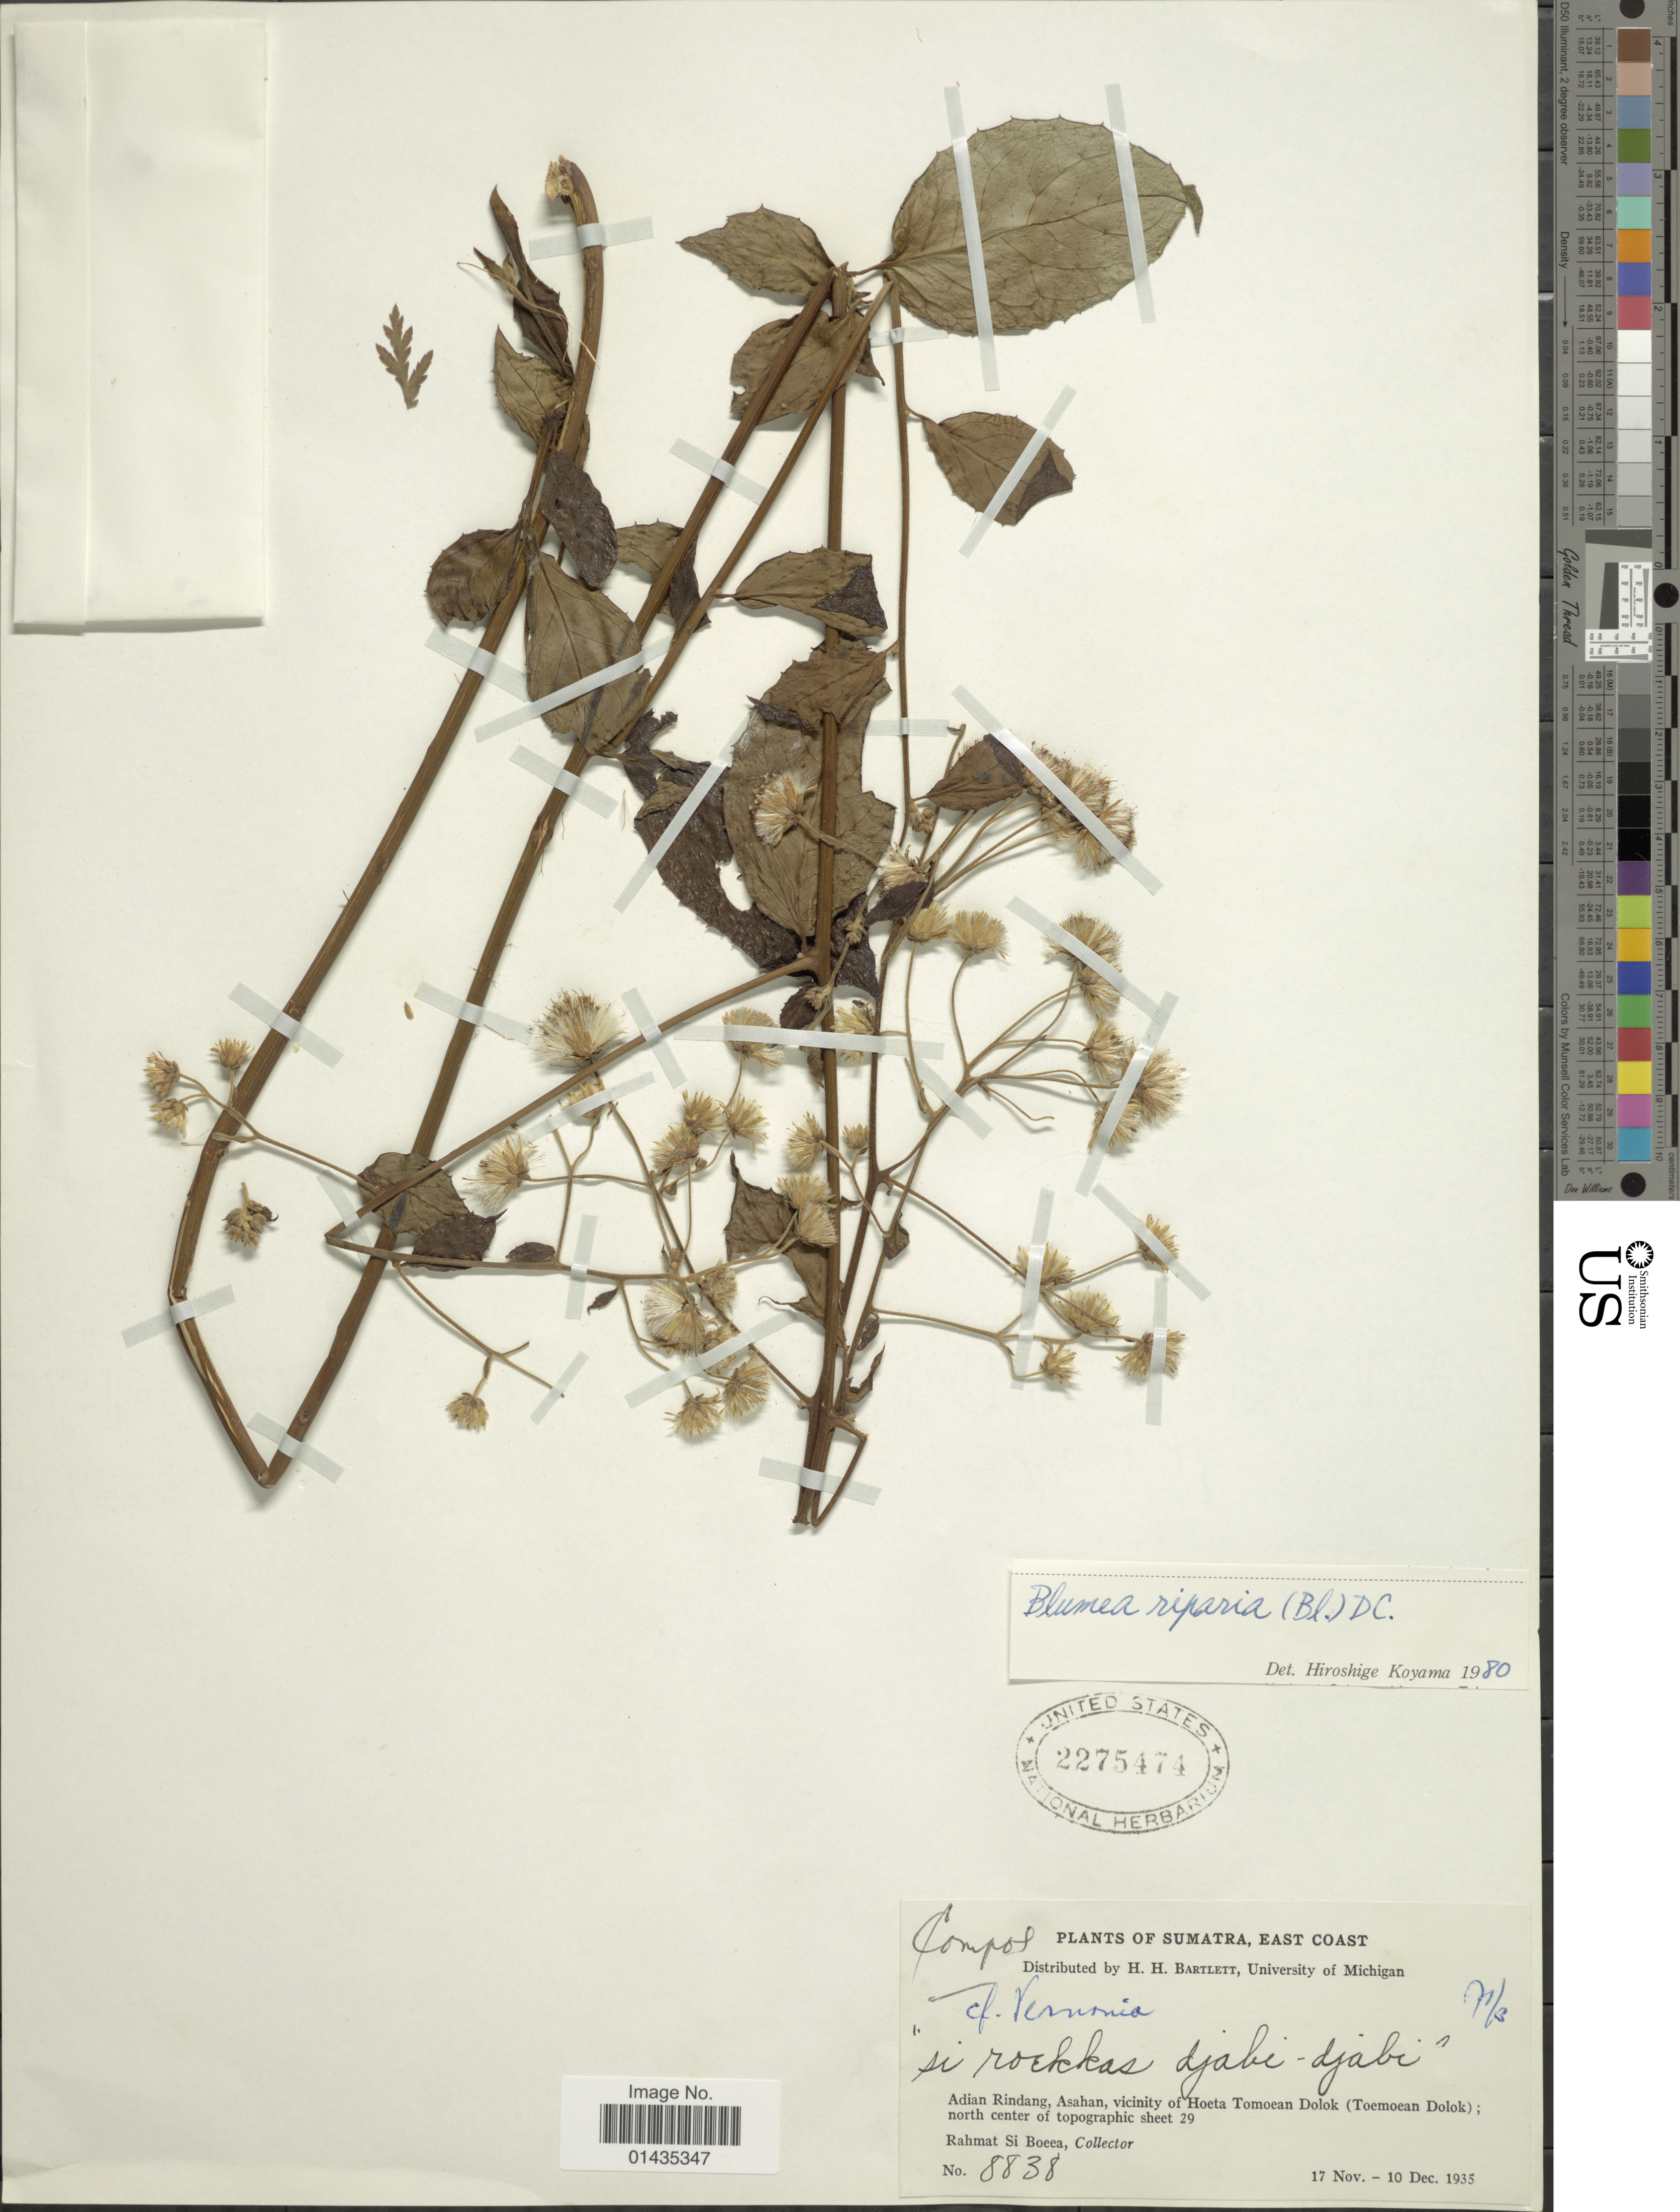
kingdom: Plantae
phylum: Tracheophyta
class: Magnoliopsida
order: Asterales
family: Asteraceae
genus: Blumea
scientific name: Blumea riparia var. riparia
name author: (Blume) DC.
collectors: Rahmat Si Boeea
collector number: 8838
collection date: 1935-11-17/1935-12-10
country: Indonesia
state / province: Sumatra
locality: East Coast, Adian Rindang, Asahan, vicinity of Hoeta Tomoean Dolok (Toemoean Dolok)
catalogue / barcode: US 2275474